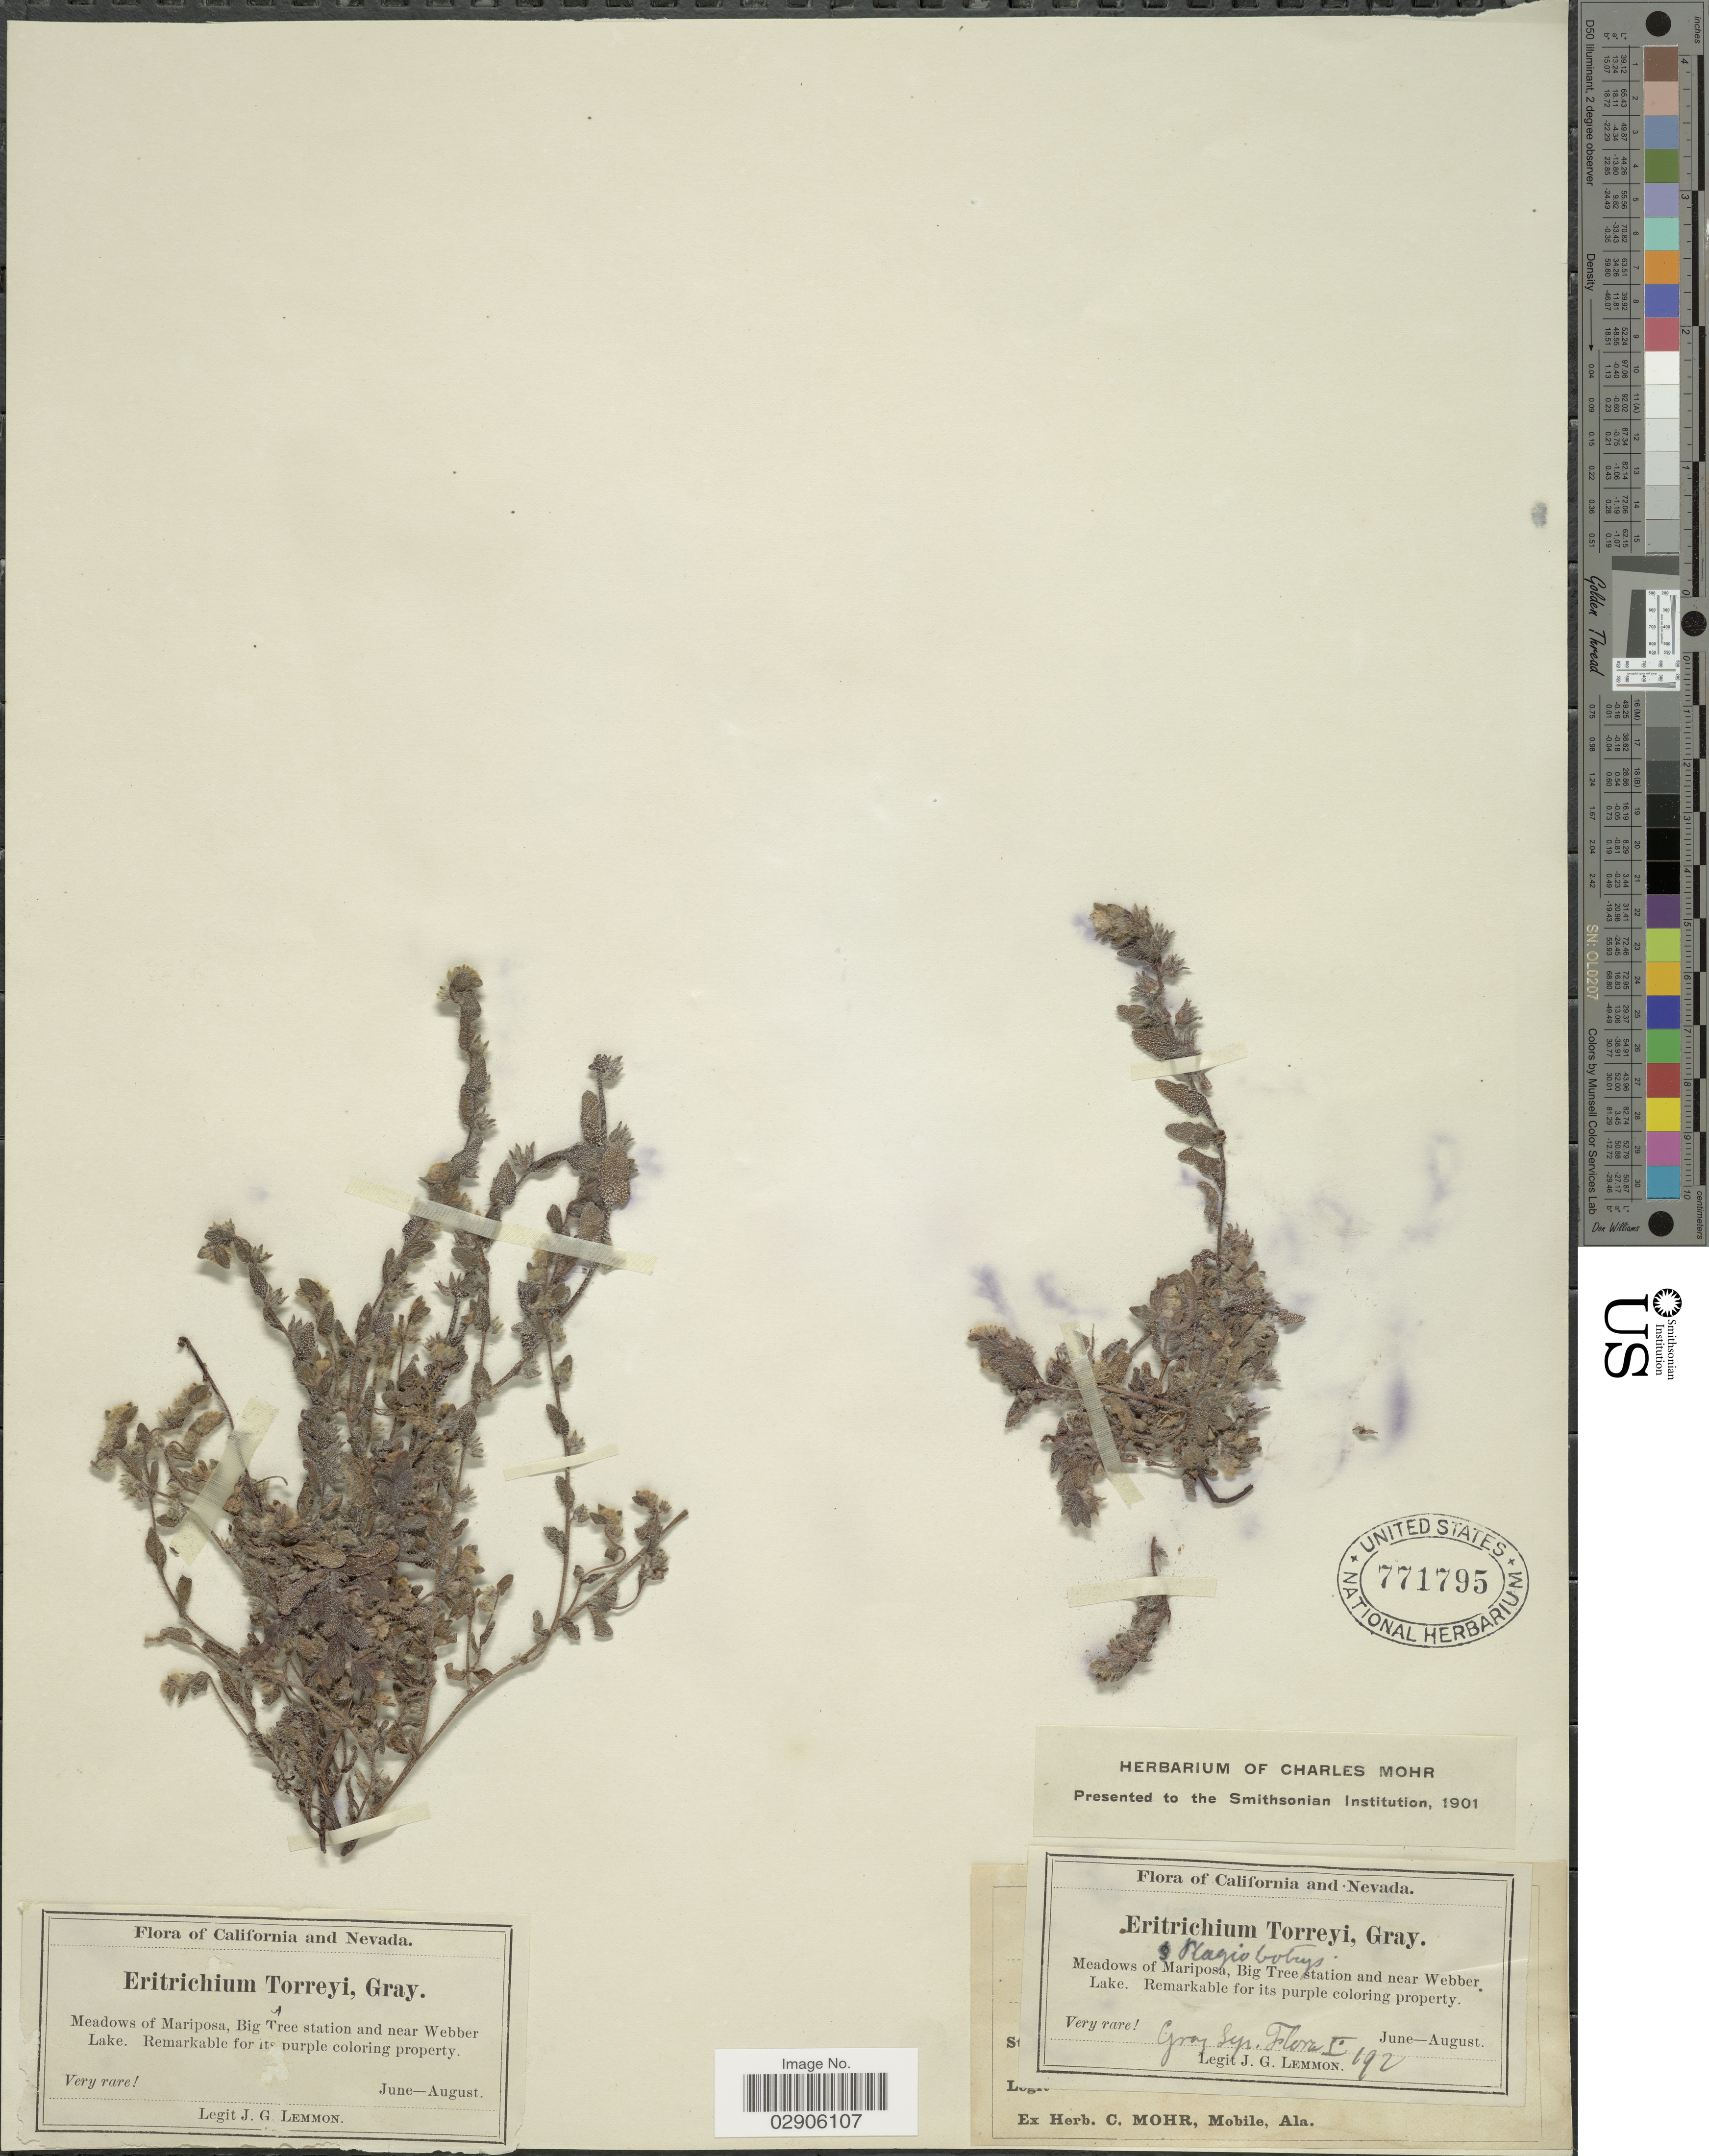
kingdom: Plantae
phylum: Tracheophyta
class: Magnoliopsida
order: Boraginales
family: Boraginaceae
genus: Plagiobothrys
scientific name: Plagiobothrys torreyi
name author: A. Gray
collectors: J. Lemmon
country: United States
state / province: California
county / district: Mariposa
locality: Meadows of Mariposa, Big Tree Station and near Webber Lake, California and Nevada.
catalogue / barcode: US 771795